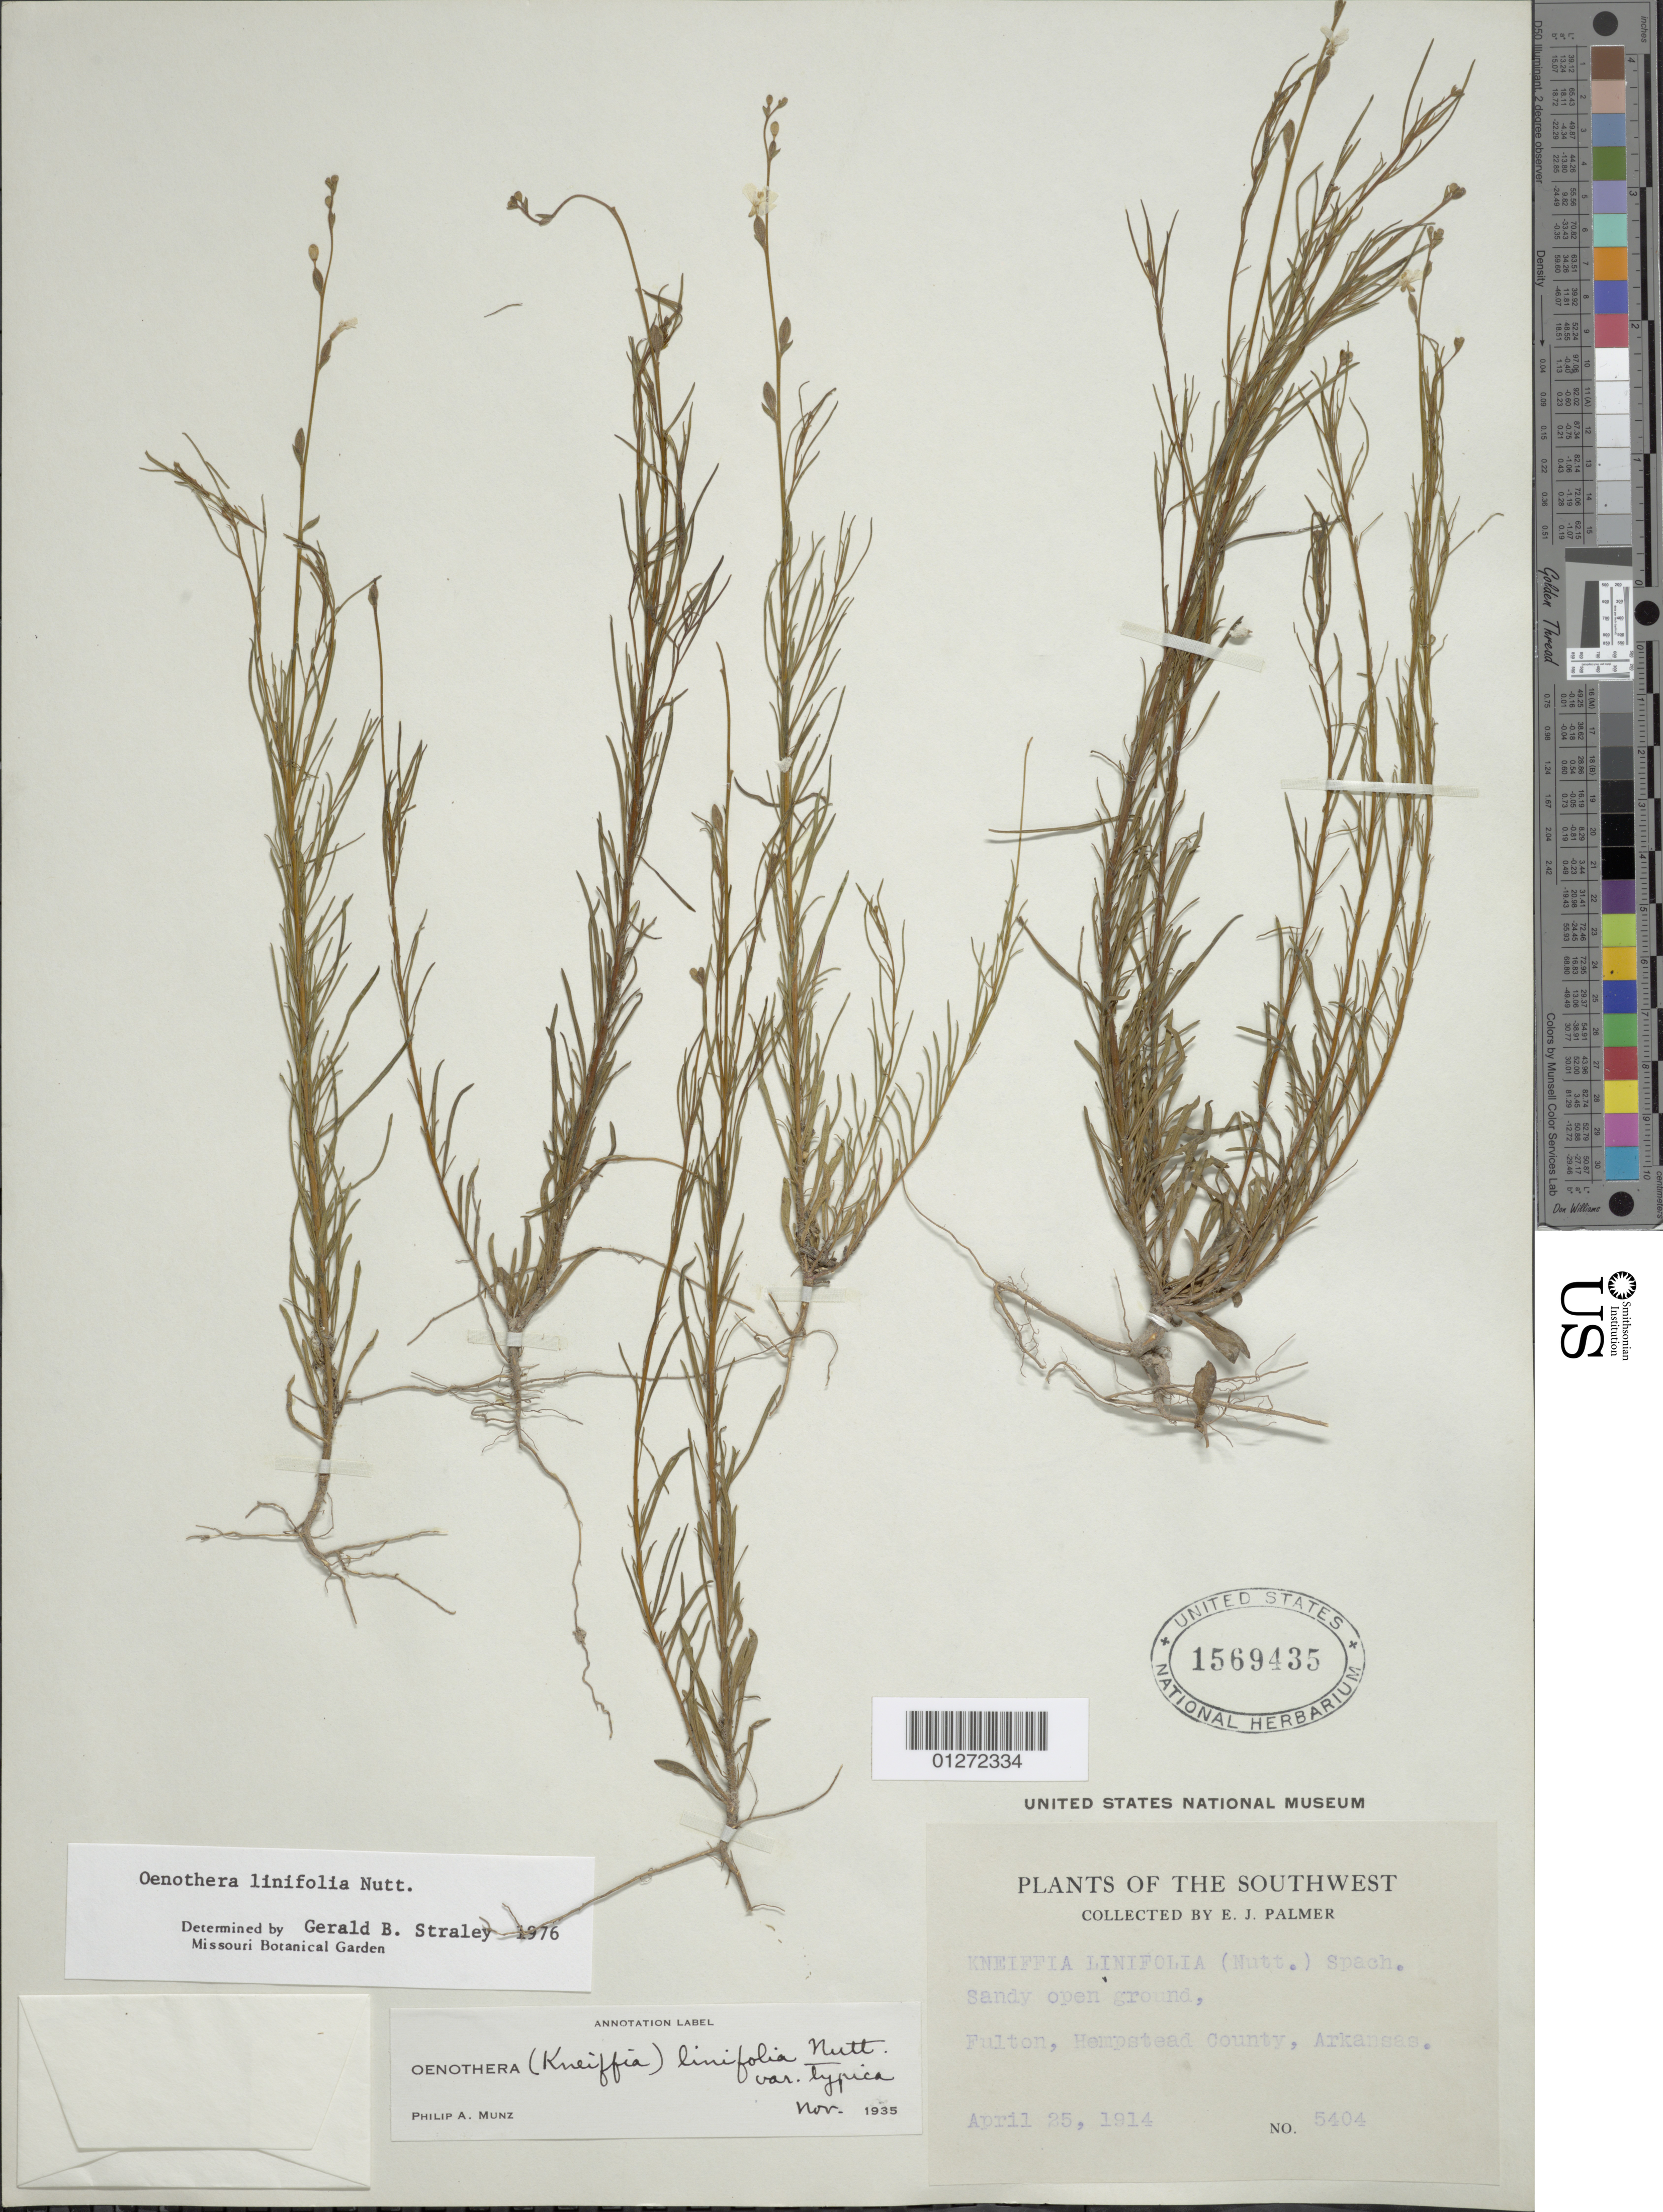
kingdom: Plantae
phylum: Tracheophyta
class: Magnoliopsida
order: Myrtales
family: Onagraceae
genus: Oenothera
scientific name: Oenothera linifolia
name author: Nutt.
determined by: Straley, G. B.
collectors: E. J. Palmer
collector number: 5404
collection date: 1914-04-25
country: United States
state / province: Arkansas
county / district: Hempstead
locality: Fulton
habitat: Sandy open ground.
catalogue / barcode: US 1569435